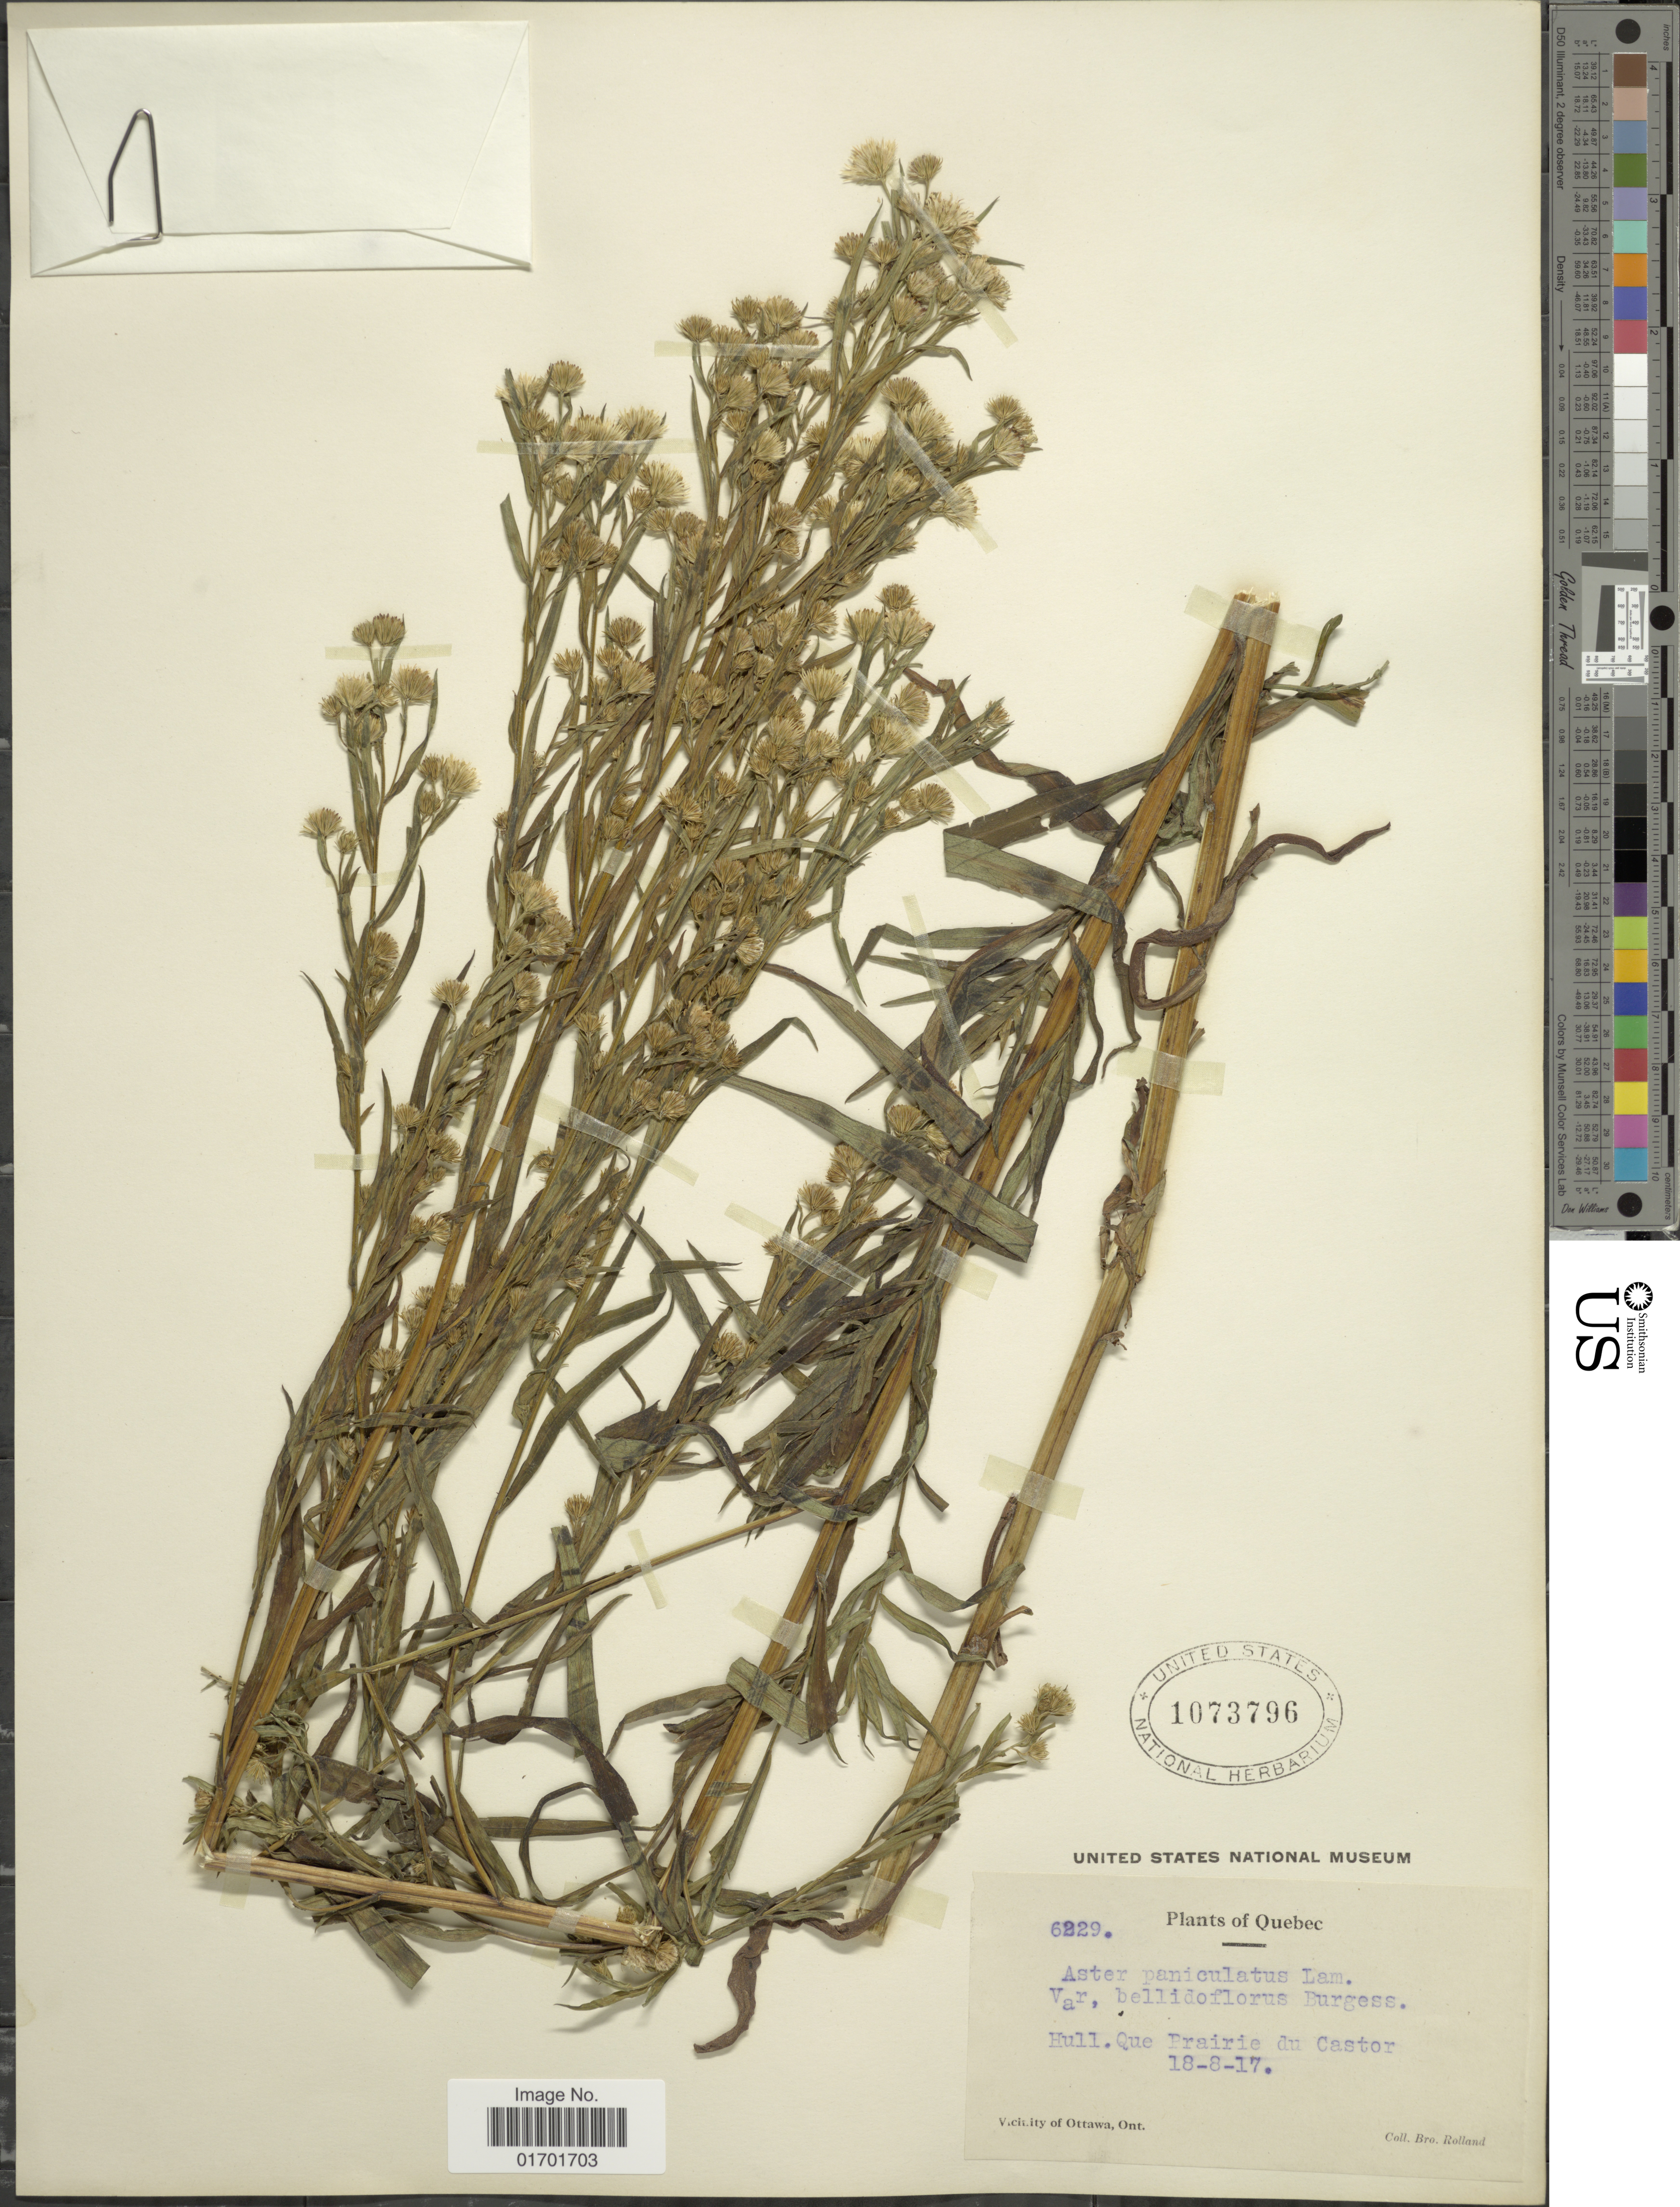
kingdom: Plantae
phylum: Tracheophyta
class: Magnoliopsida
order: Asterales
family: Asteraceae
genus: Symphyotrichum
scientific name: Symphyotrichum lanceolatum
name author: (Willd.) G.L. Nesom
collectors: B. Rolland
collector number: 6229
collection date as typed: Transcribed d/m/y: 18/8/17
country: Canada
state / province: Quebec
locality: Hull, Que Prairie du Castor. Vicinity of Ottawa.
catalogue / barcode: US 1073796